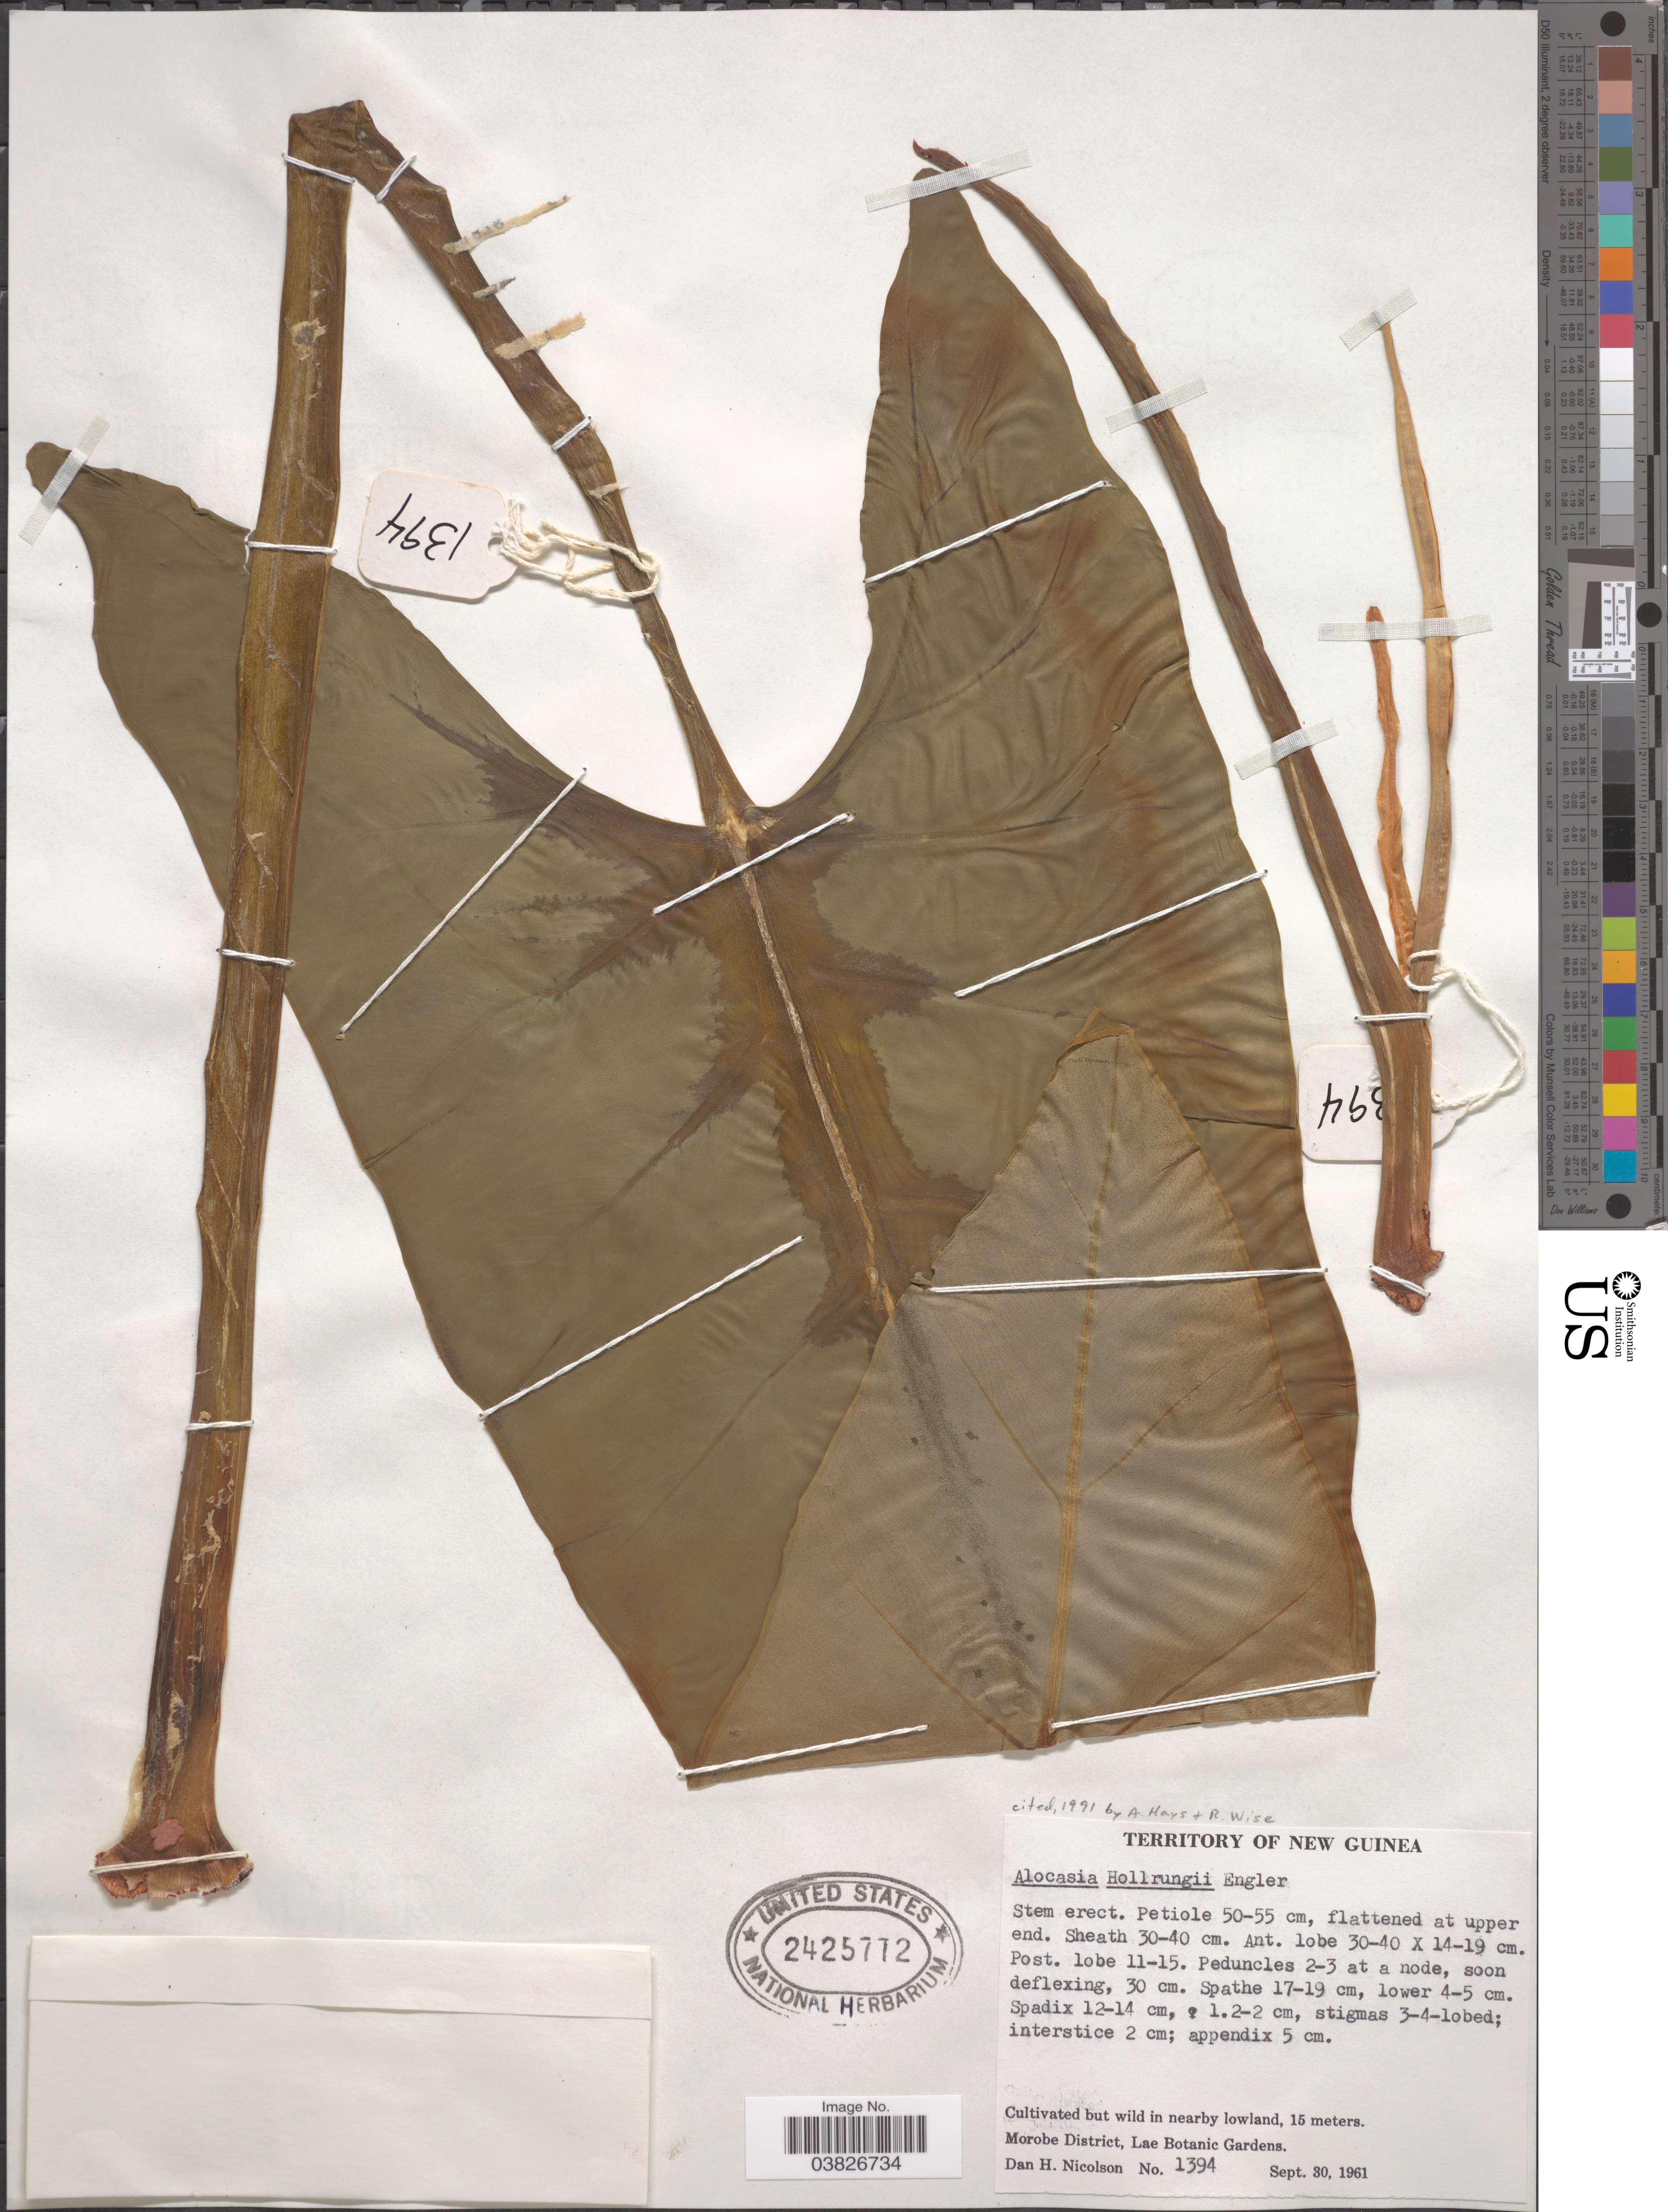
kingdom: Plantae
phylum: Tracheophyta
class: Liliopsida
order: Alismatales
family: Araceae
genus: Alocasia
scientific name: Alocasia hollrungii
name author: Endl.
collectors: D. H. Nicolson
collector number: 1394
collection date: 1961-09-30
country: Papua New Guinea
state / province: Morobe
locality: Territory of New Guinea. Morobe District, Lae Botanic Gardens.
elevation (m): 15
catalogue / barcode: US 2425772